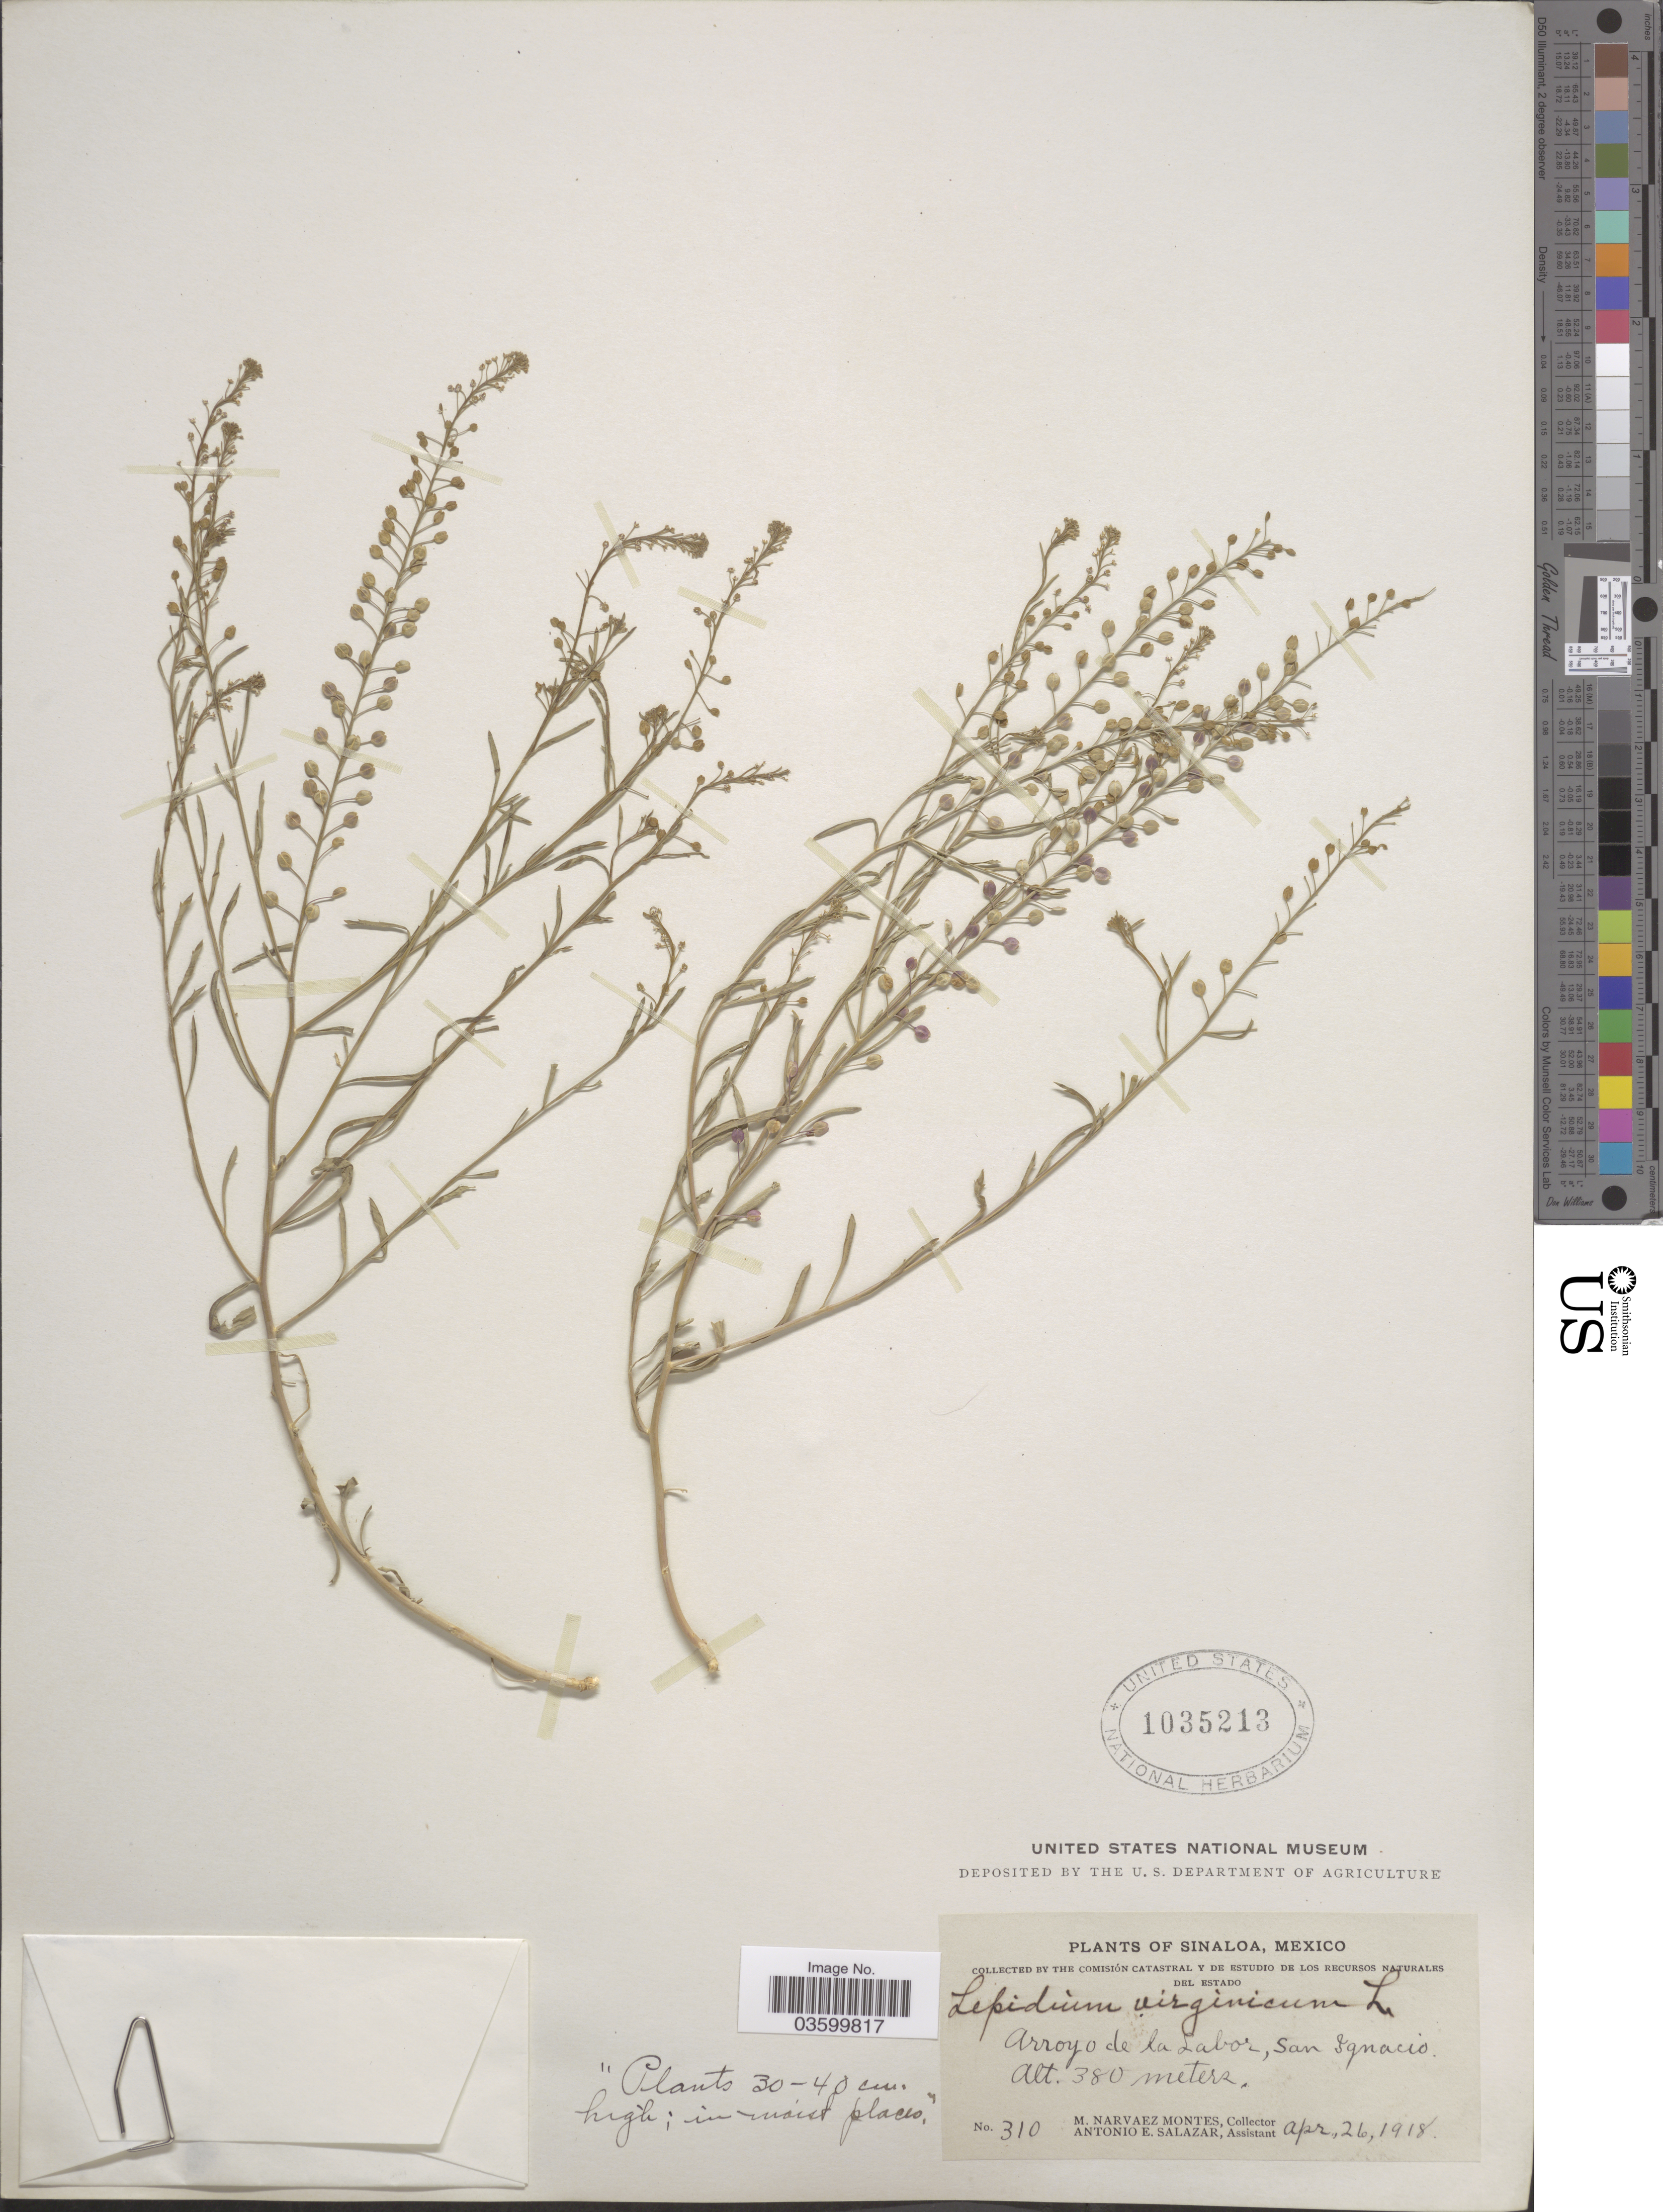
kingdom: Plantae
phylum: Tracheophyta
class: Magnoliopsida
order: Brassicales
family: Brassicaceae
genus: Lepidium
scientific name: Lepidium virginicum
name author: L.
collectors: M. Narvaez-Montes & A. E. Salazar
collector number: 310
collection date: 1918-04-26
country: Mexico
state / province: Sinaloa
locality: Arroyo de la Labor, San Ignacio.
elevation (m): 380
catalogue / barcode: US 1035213